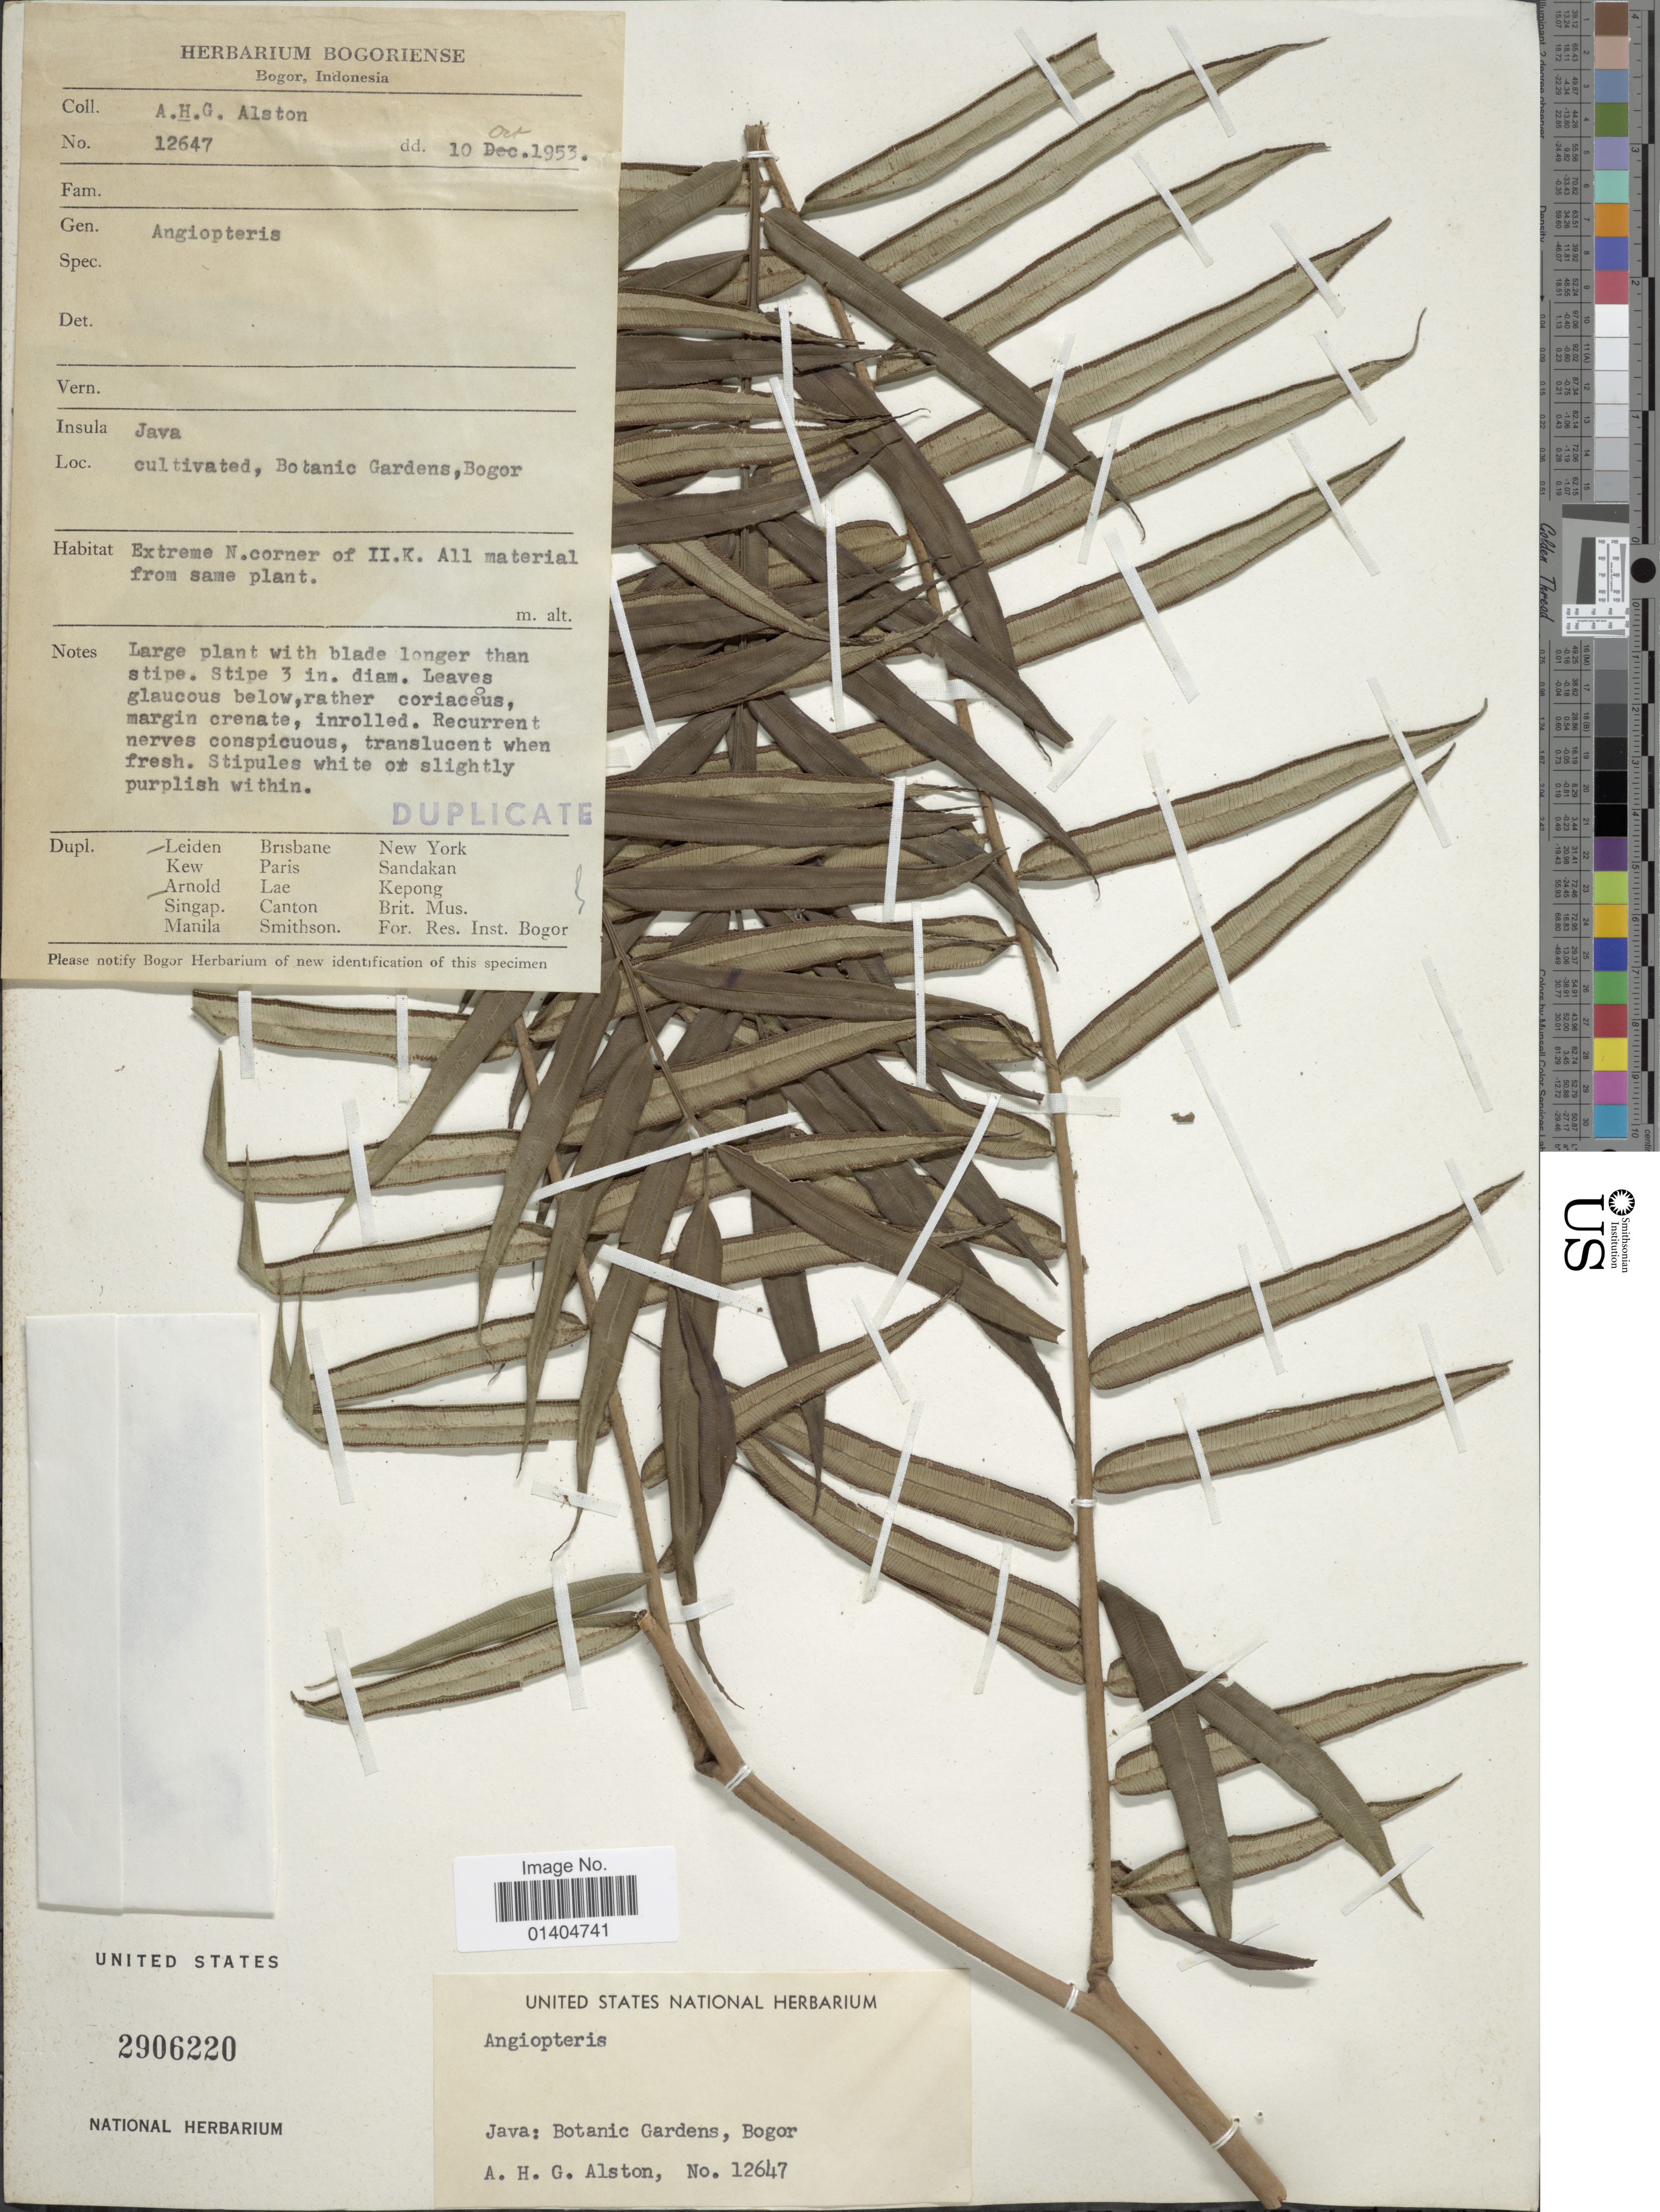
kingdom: Plantae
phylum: Tracheophyta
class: Polypodiopsida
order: Marattiales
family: Marattiaceae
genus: Angiopteris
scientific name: Angiopteris sp.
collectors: A. H. Alston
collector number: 12647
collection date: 1953-10-10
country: Indonesia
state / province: Java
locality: Java: cultivated, Botanic Gardens, Bogor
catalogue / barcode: US 2906220